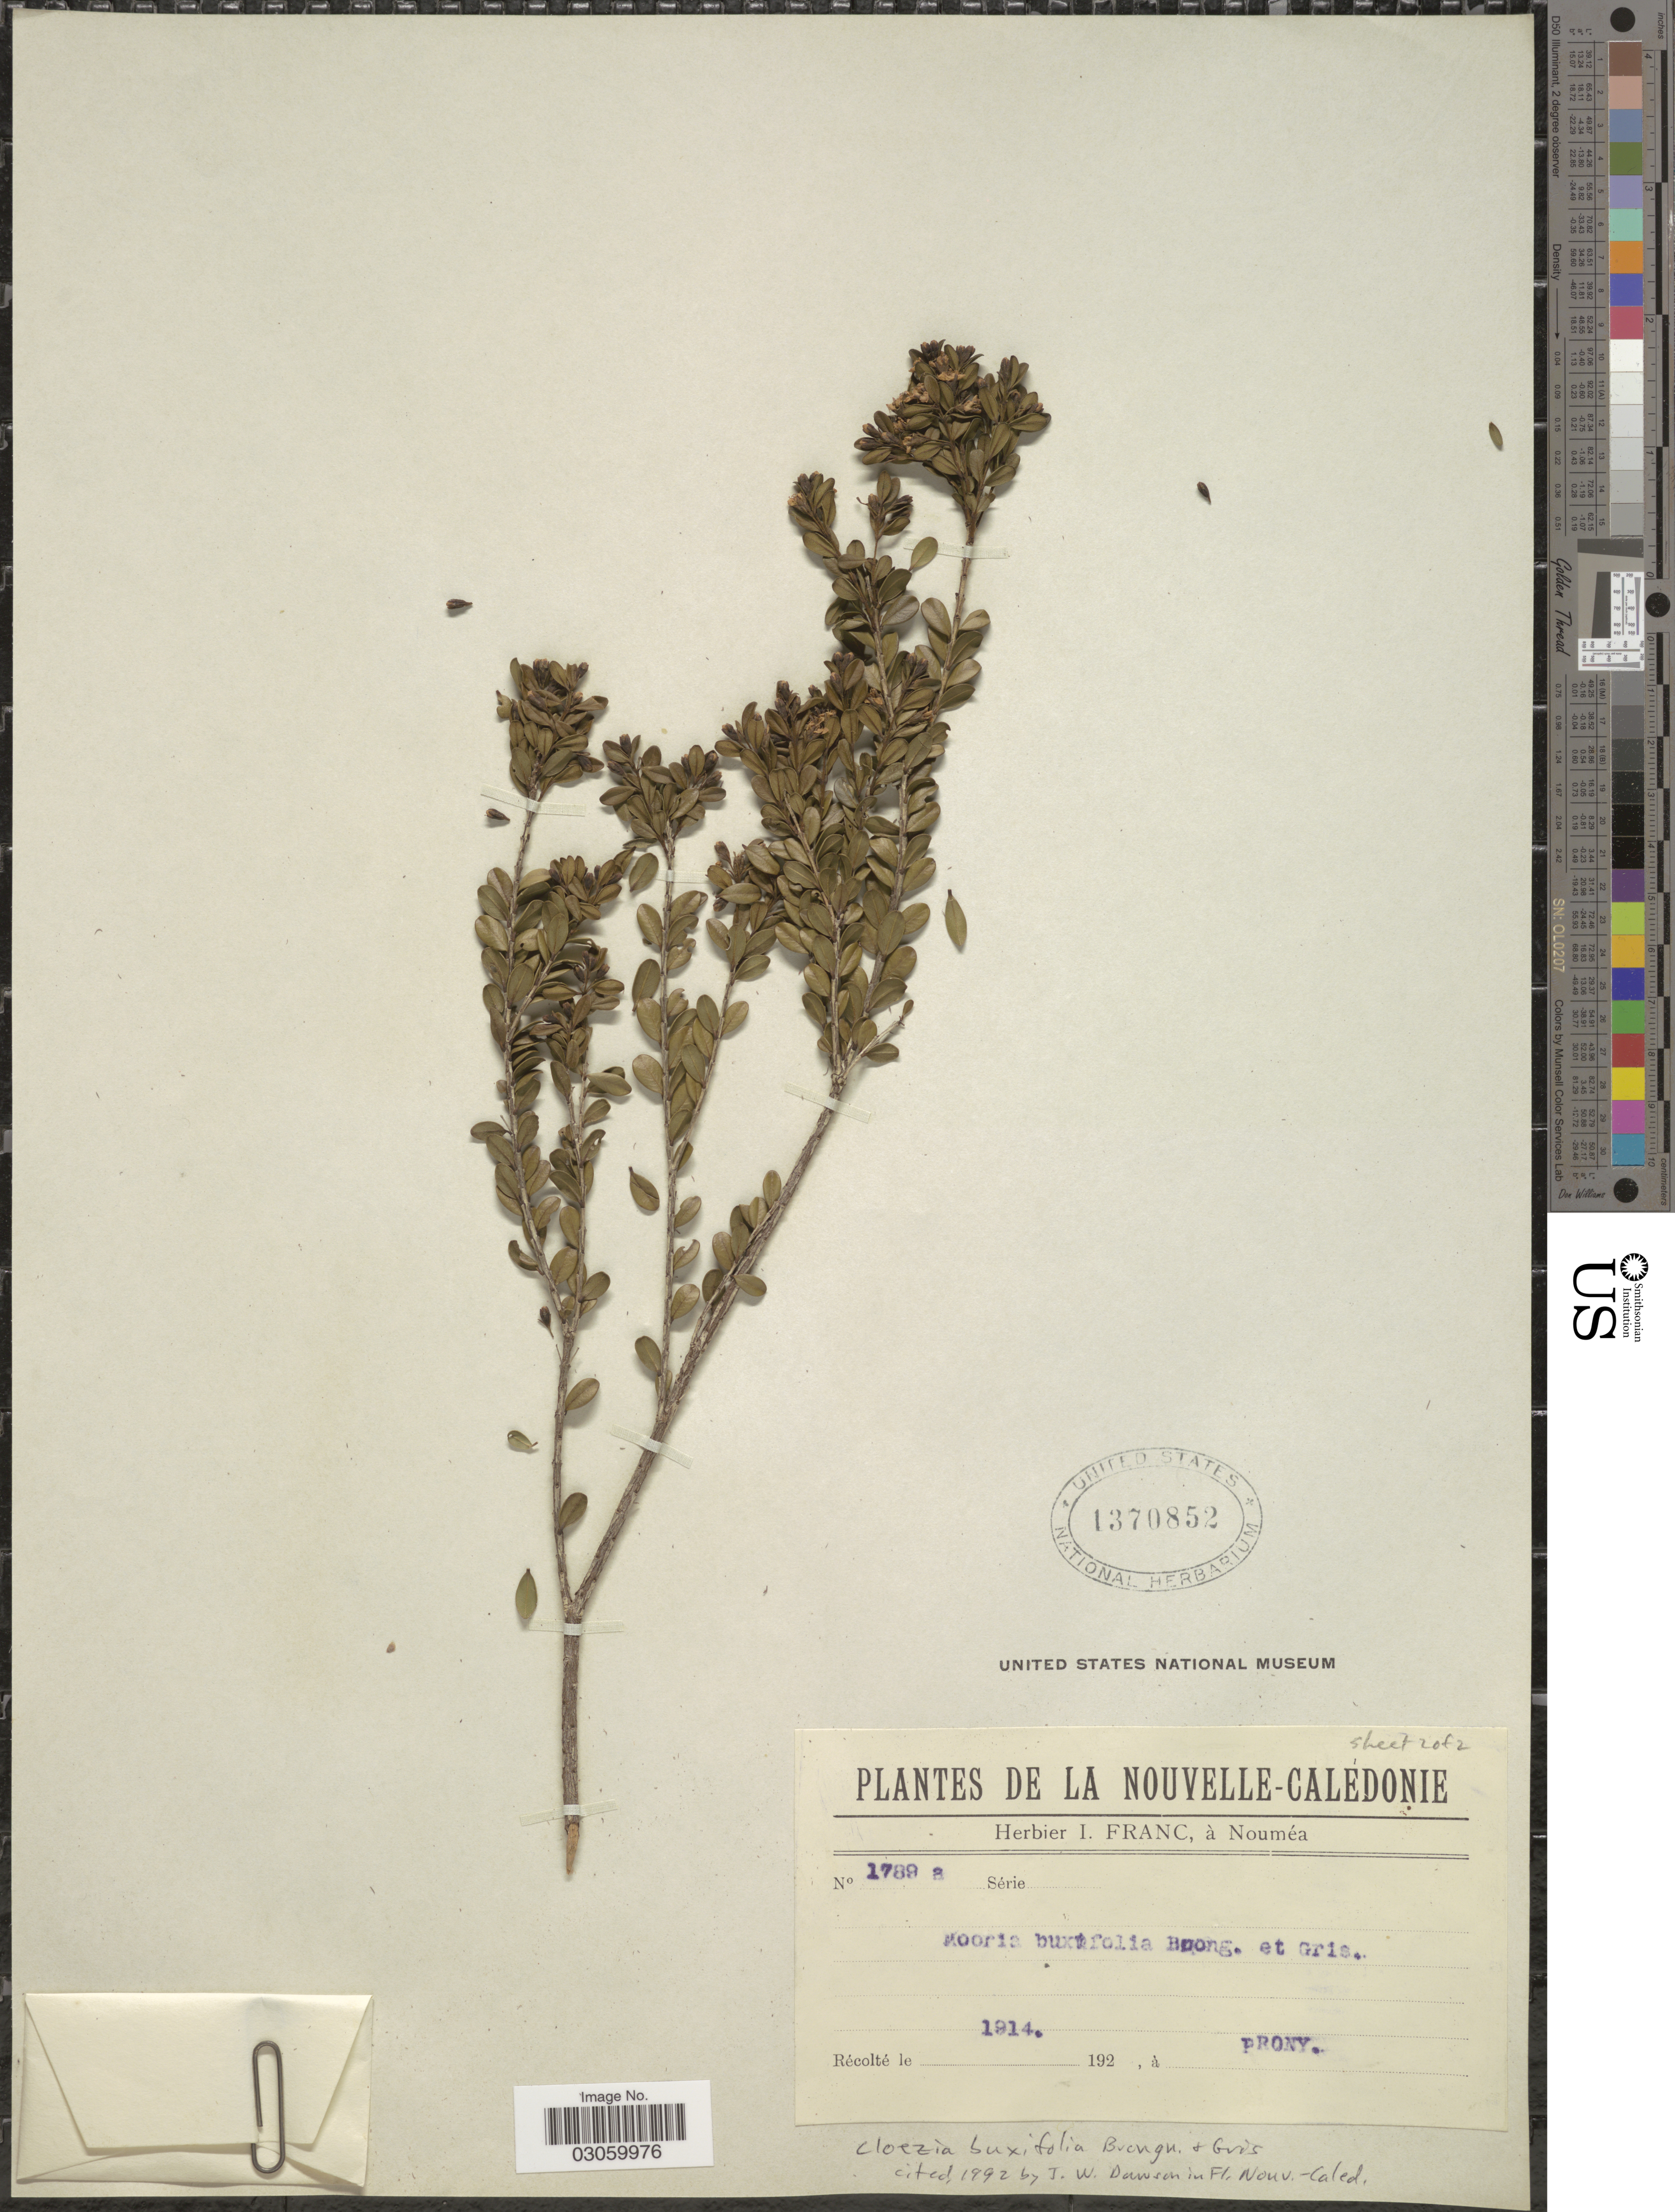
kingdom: Plantae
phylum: Tracheophyta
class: Magnoliopsida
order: Myrtales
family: Myrtaceae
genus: Cloezia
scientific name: Cloezia buxifolia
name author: Brongn. & Gris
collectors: ex herb. I. Franc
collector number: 1789a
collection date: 1914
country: New Caledonia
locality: Nouvelle-Calédonie, Prony.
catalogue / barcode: US 1370852